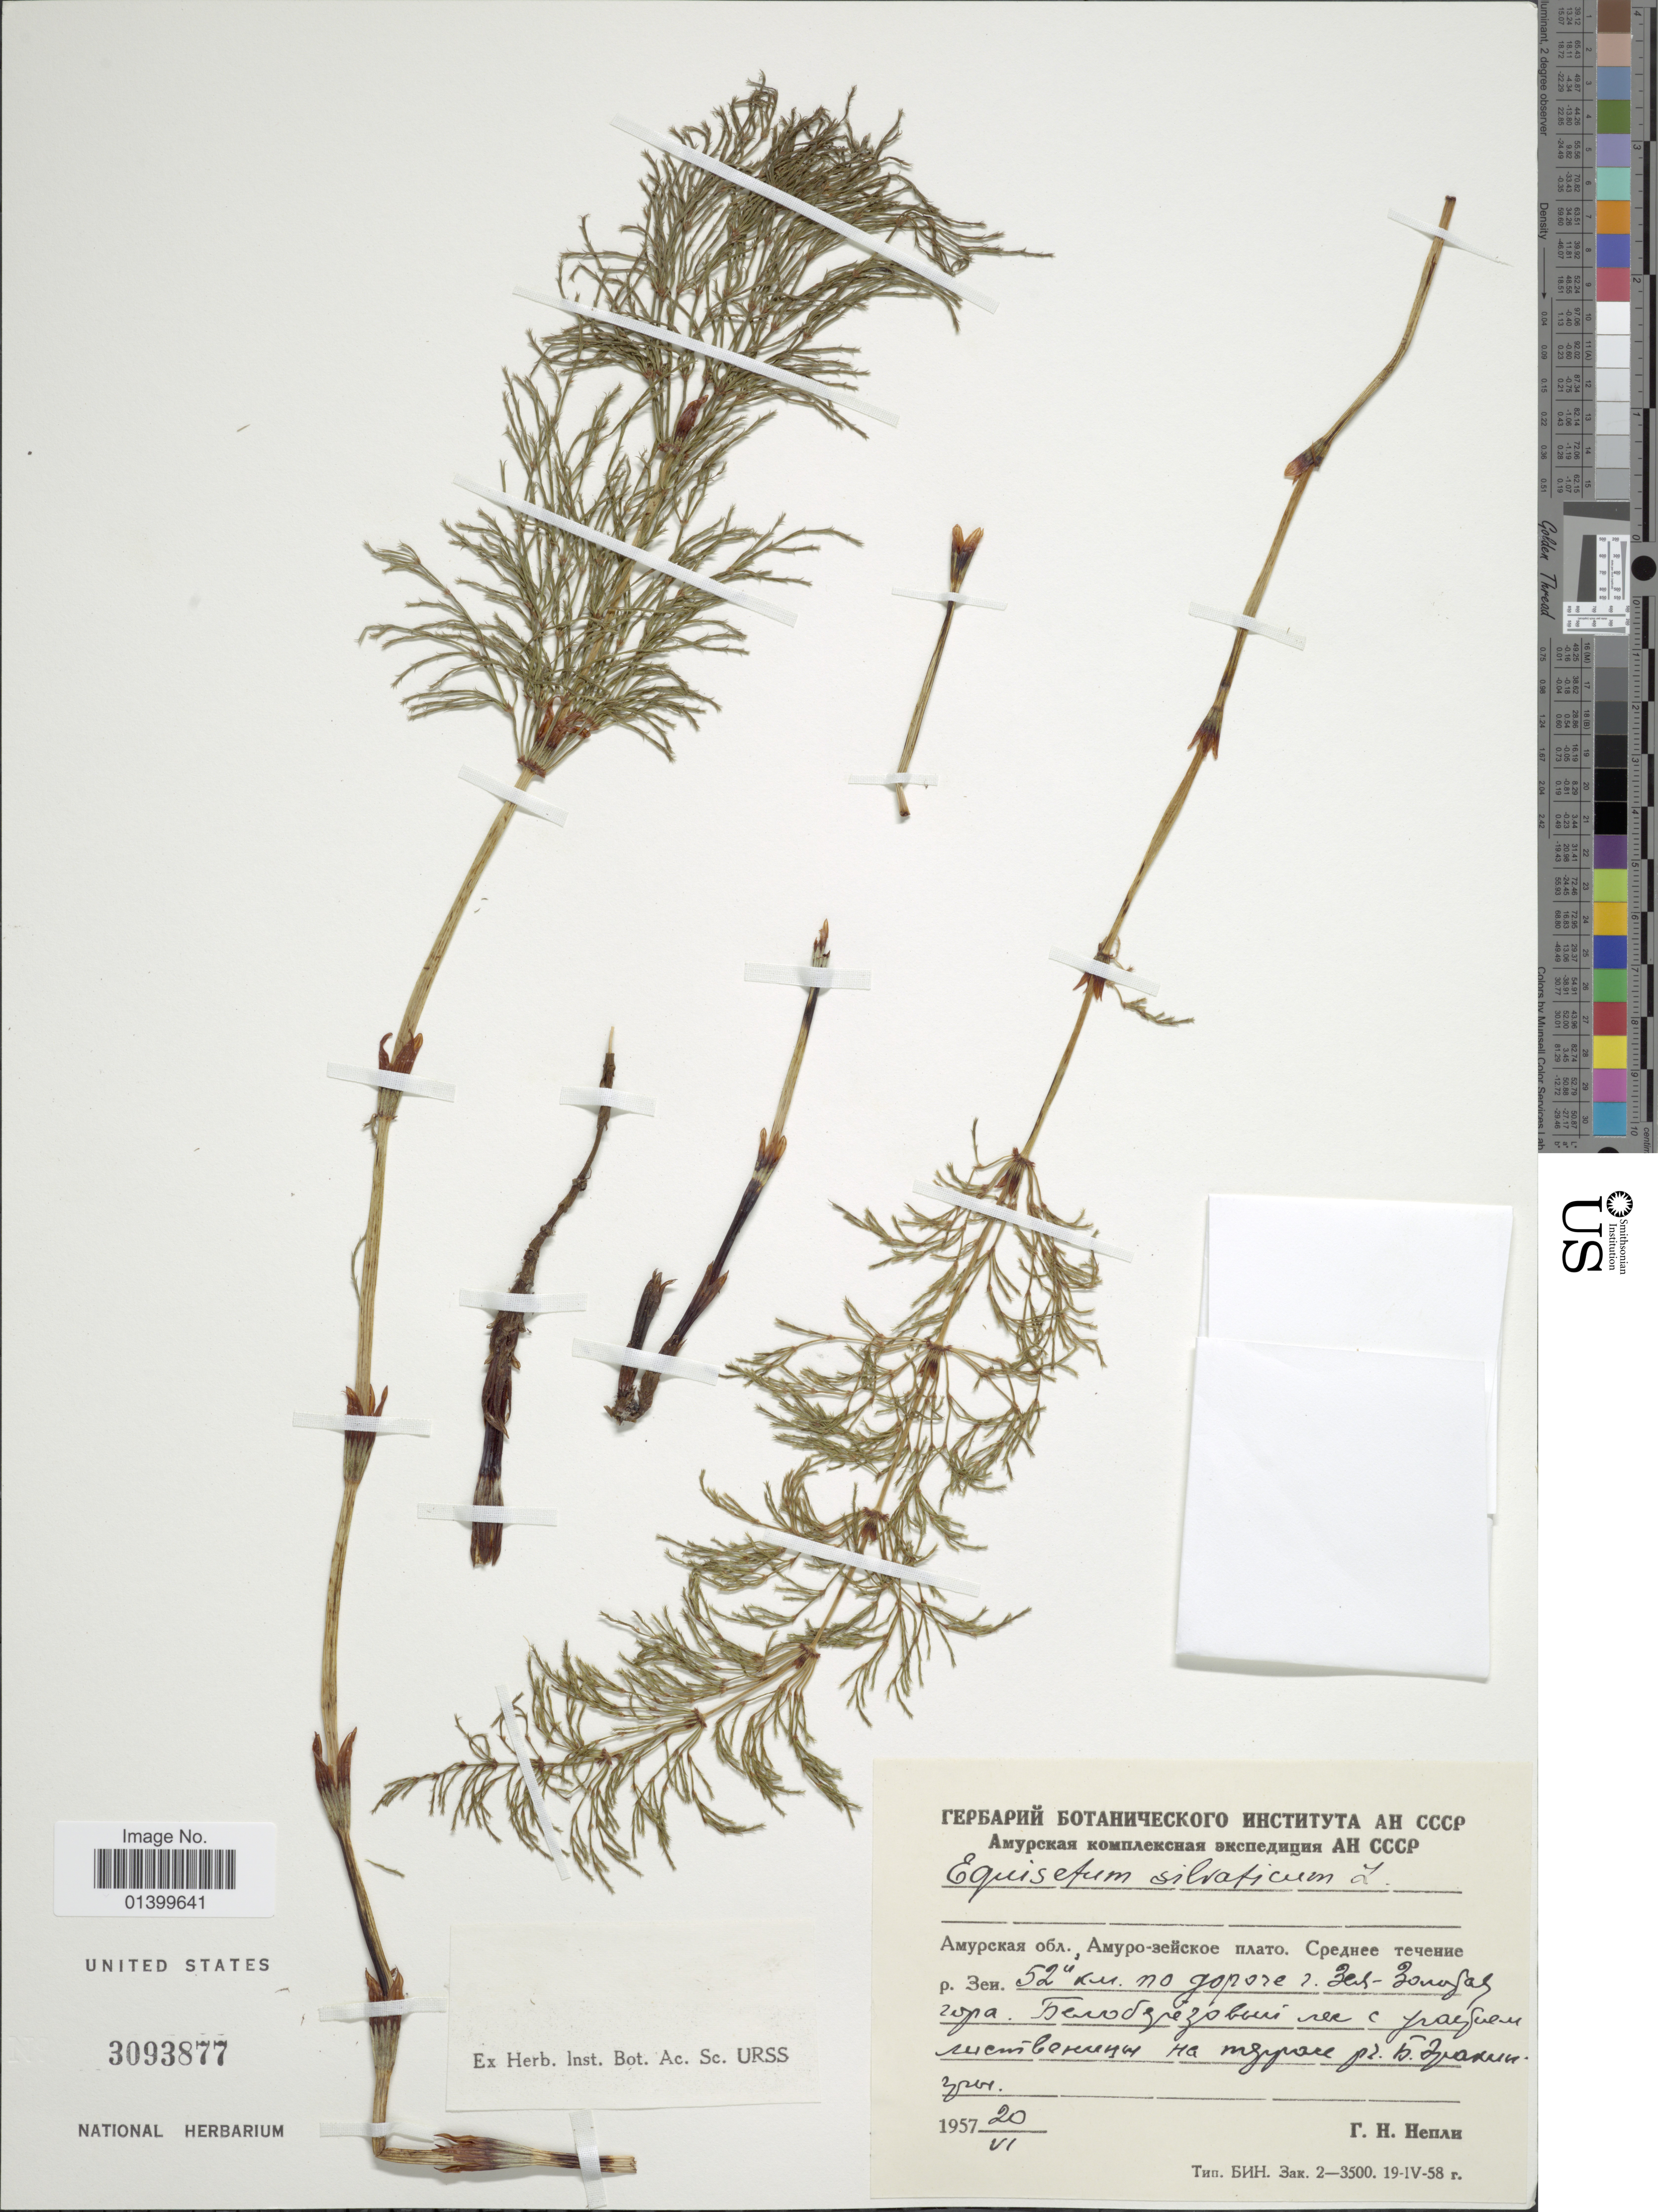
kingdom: Plantae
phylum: Tracheophyta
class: Polypodiopsida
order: Equisetales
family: Equisetaceae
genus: Equisetum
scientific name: Equisetum sylvaticum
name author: L.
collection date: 1957-06-20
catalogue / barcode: US 3093877